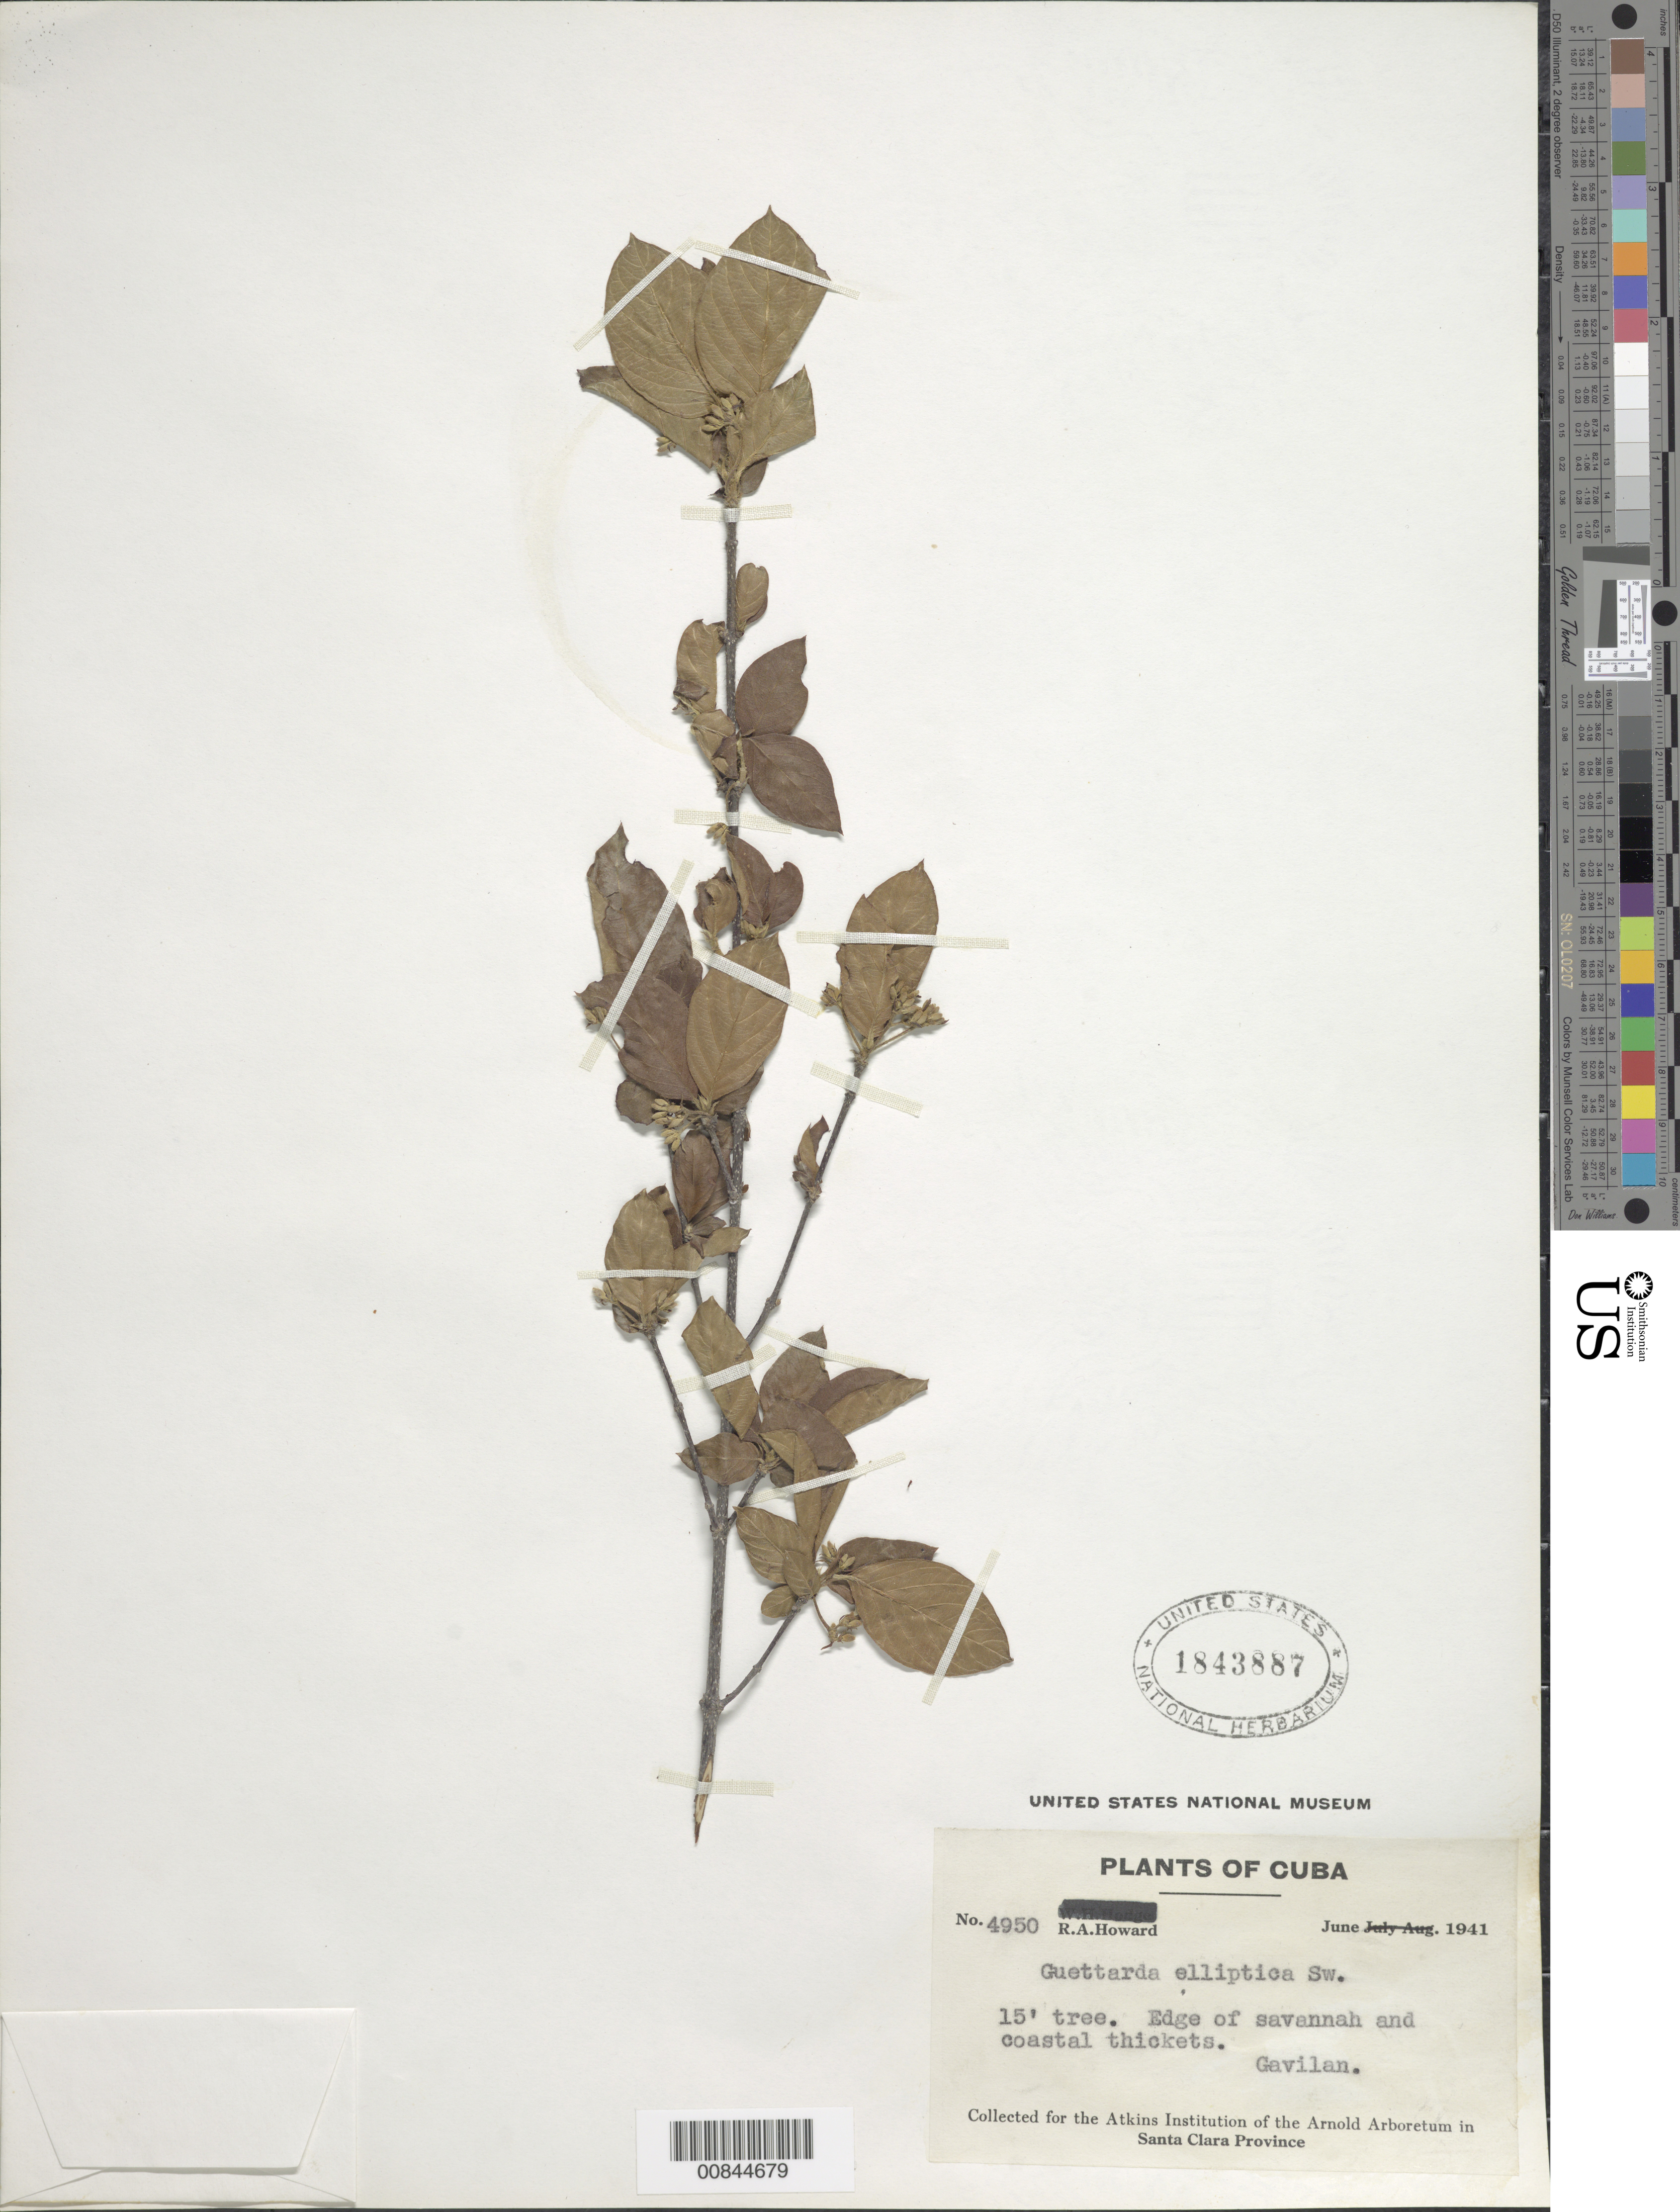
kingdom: Plantae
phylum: Tracheophyta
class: Magnoliopsida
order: Gentianales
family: Rubiaceae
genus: Guettarda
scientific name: Guettarda elliptica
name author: Sw.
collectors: R. A. Howard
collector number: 4950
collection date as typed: Jun 1941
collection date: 1941-06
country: Cuba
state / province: Las Villas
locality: Gavilan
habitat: Edge of savanna ans coastal thickets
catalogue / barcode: US 1843887